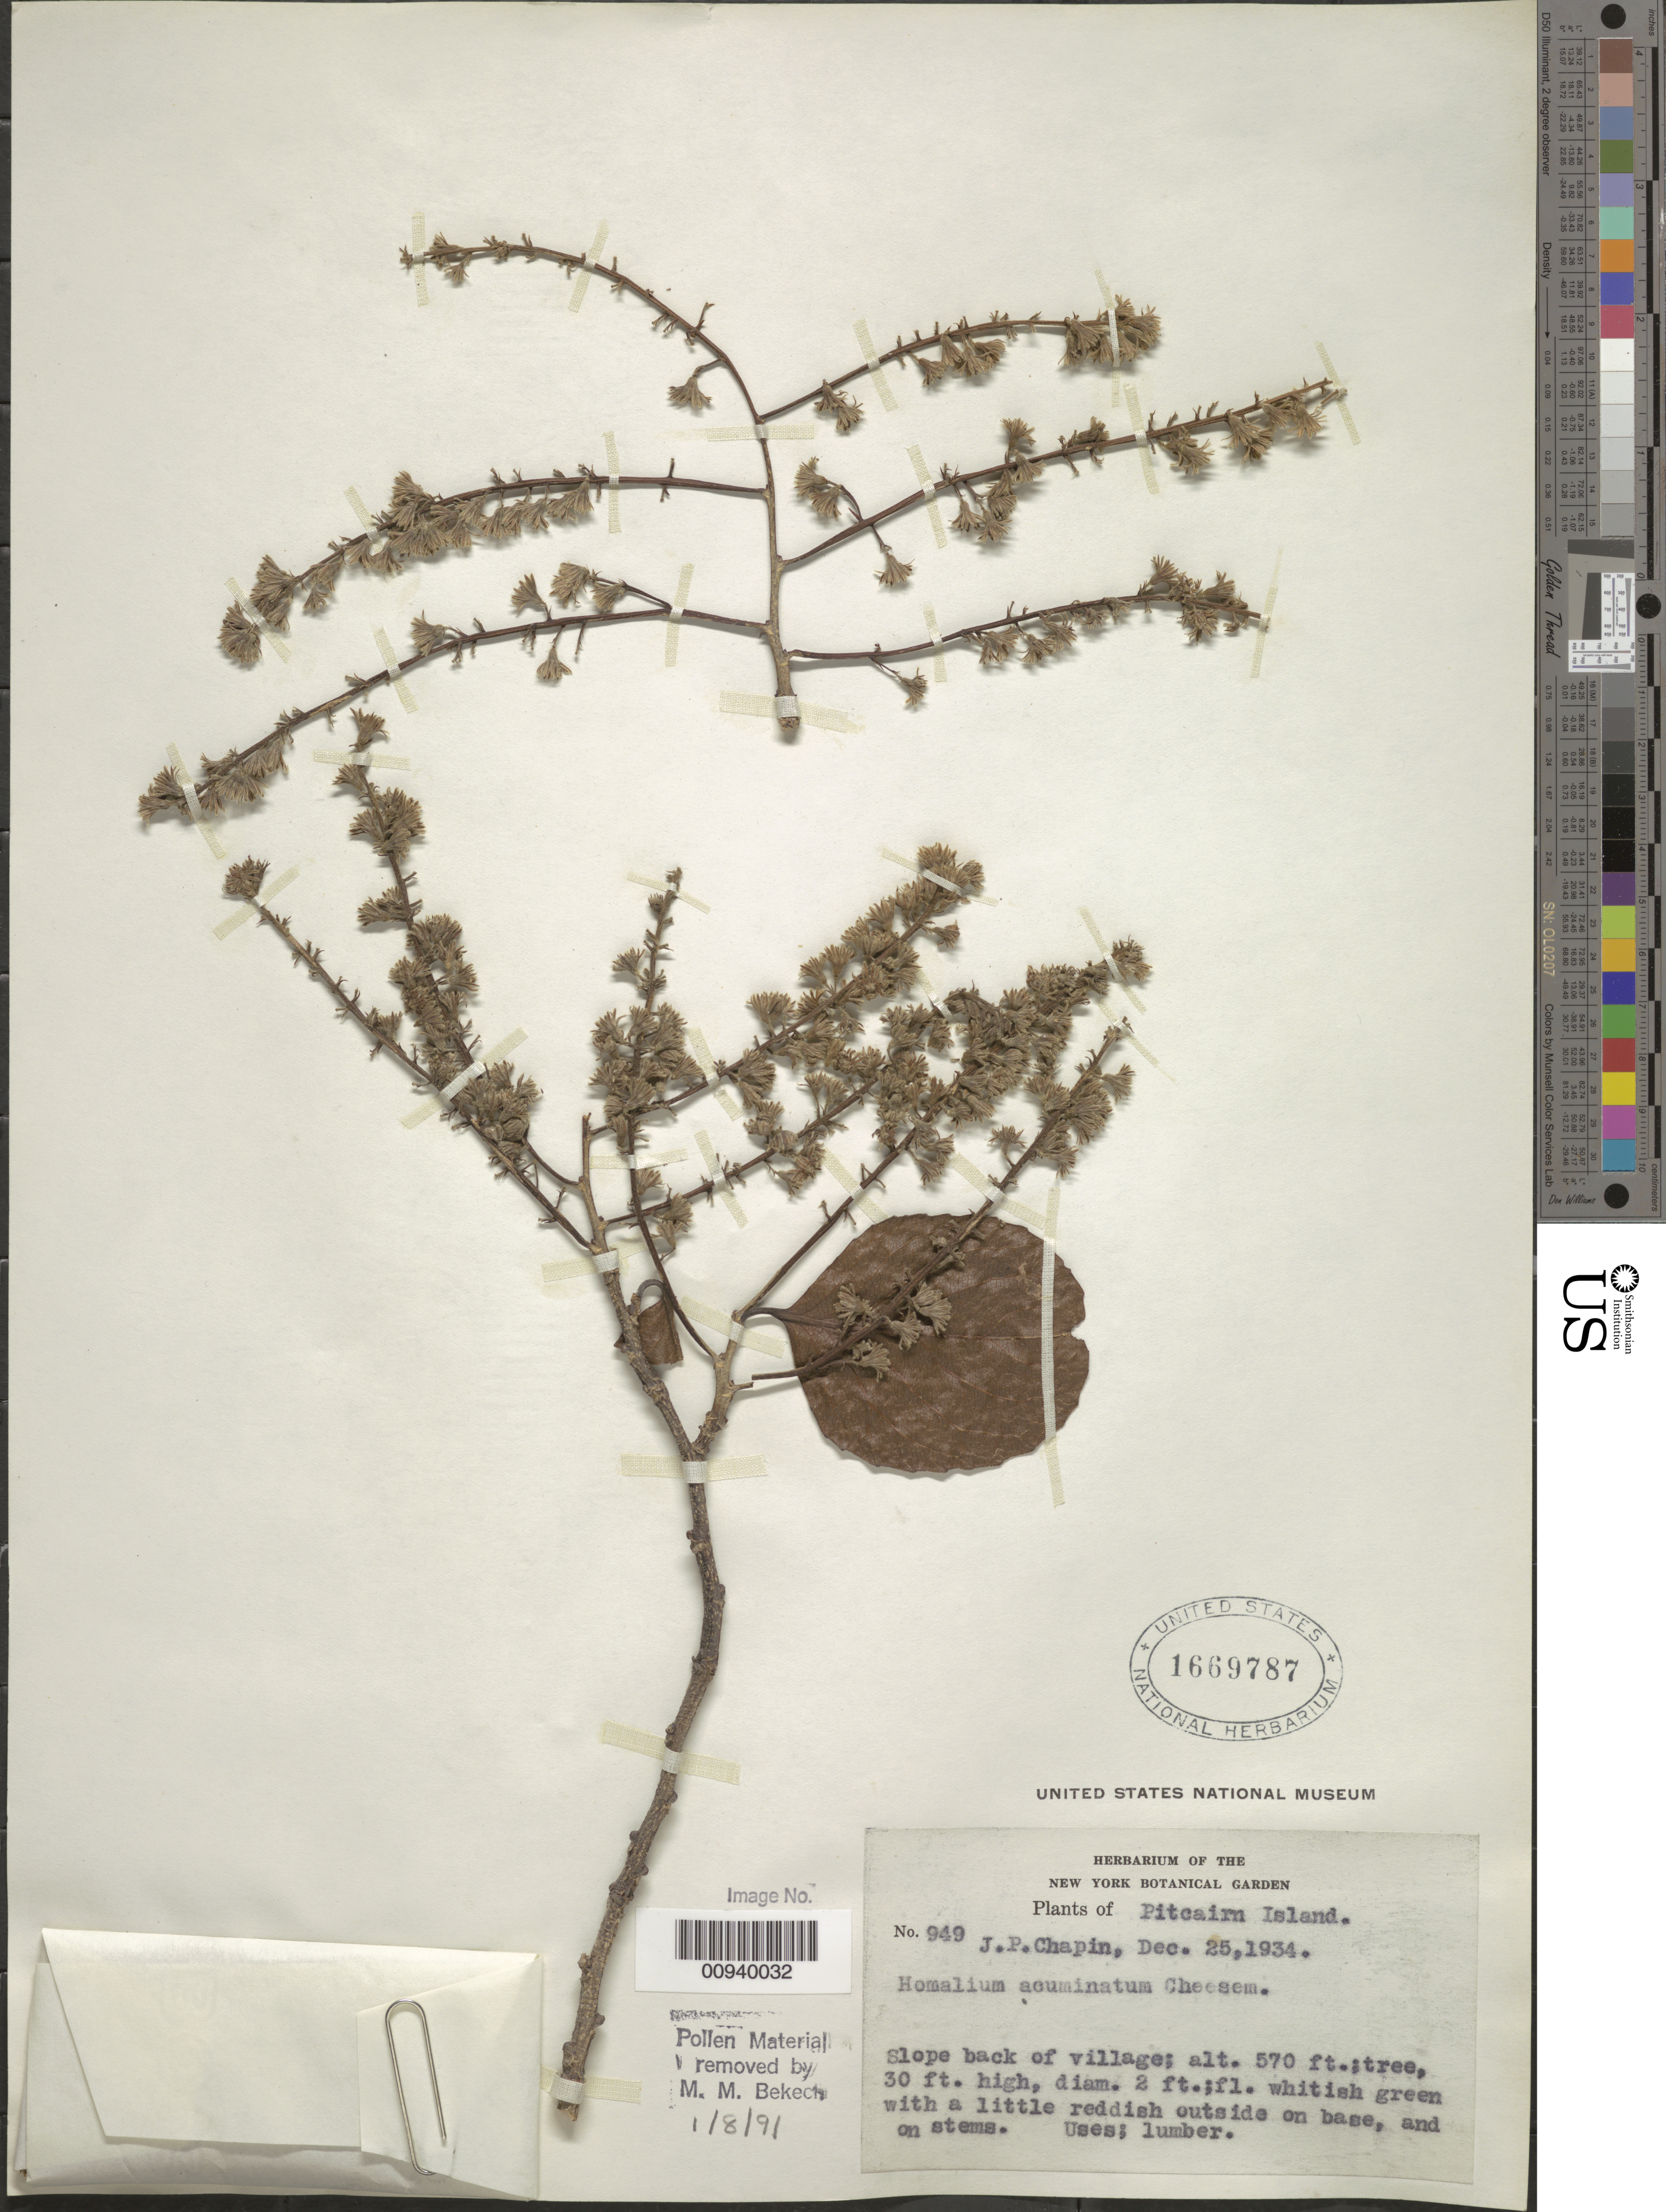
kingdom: Plantae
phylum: Tracheophyta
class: Magnoliopsida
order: Malpighiales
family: Salicaceae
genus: Homalium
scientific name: Homalium acuminatum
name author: Cheeseman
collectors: J. Chapin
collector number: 949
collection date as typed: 25 Dec 1934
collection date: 1934-12-25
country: Pitcairn Islands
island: Pitcairn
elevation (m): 174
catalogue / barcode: US 1669787